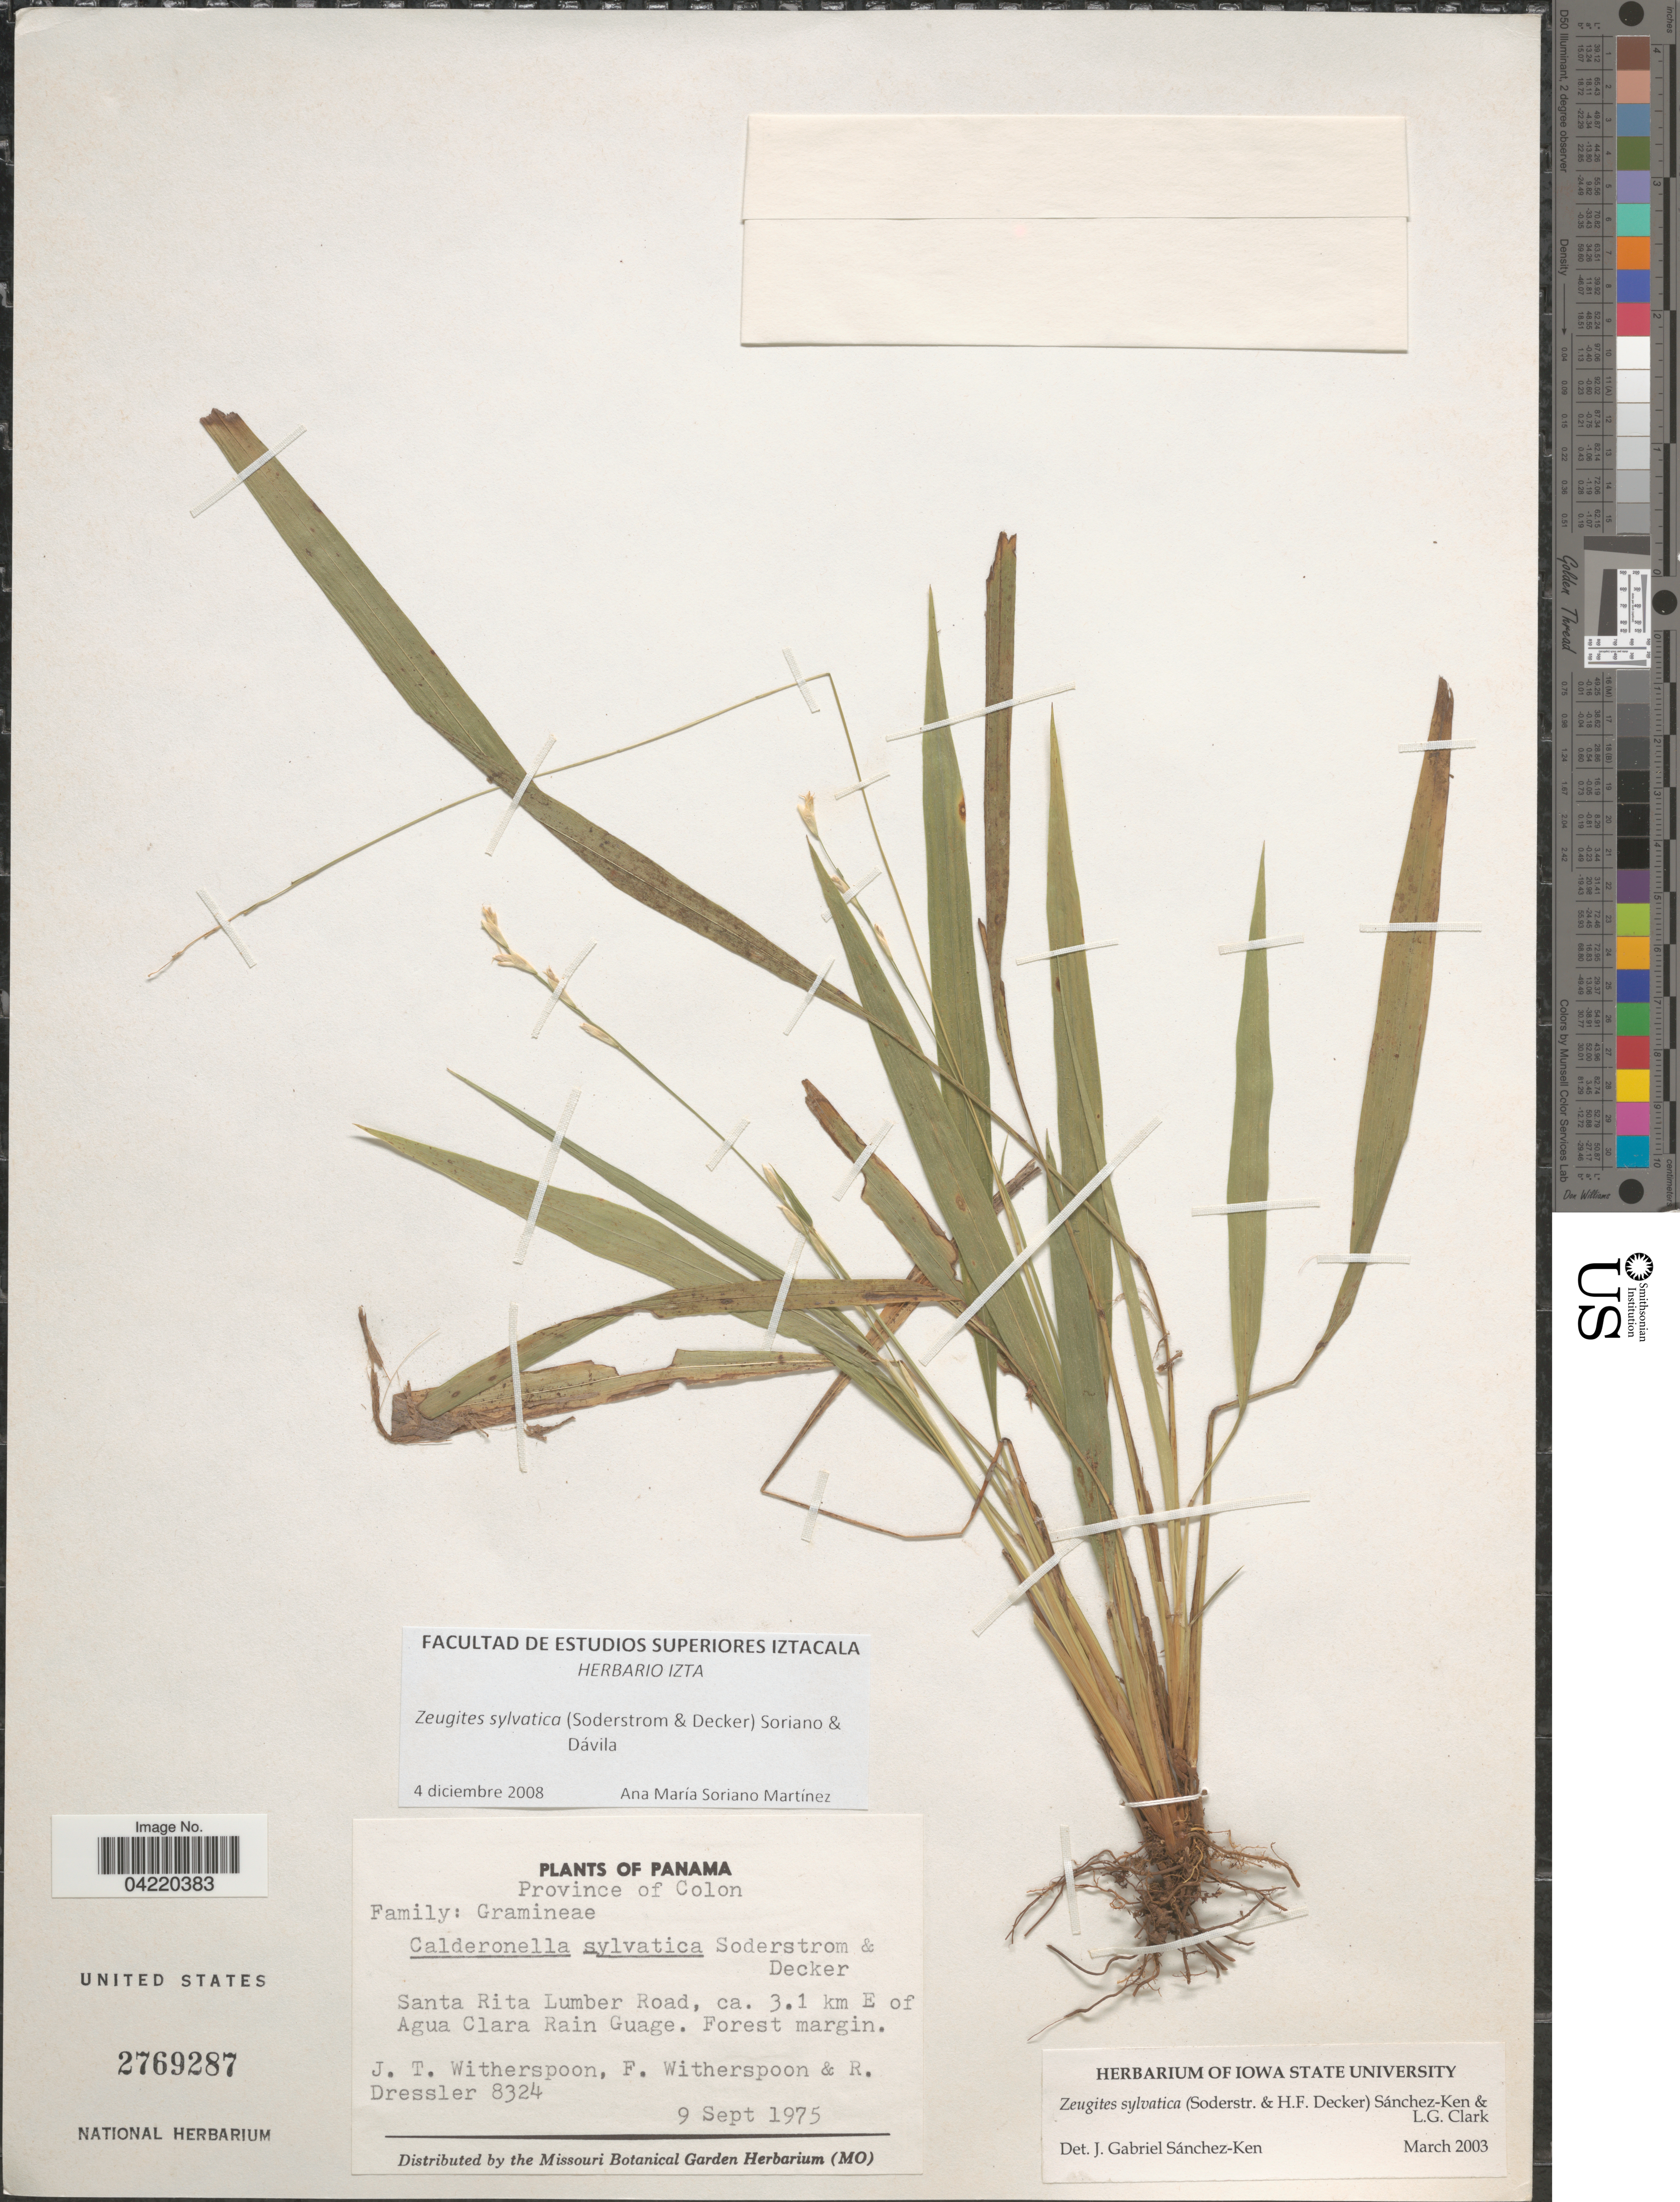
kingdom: Plantae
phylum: Tracheophyta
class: Liliopsida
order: Poales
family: Poaceae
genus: Zeugites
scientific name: Zeugites sylvaticus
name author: (Soderstr. & H. F. Decker) A.M. Soriano & Dávila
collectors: J. Witherspoon, F. Witherspoon & R. Dressler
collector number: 8324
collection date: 1975-09-09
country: Panama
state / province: Colón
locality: Santa Rita Lumber Road, ca. 3.1 km E of Agua Clara Rain Guage. Forest margin.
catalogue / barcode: US 2769287